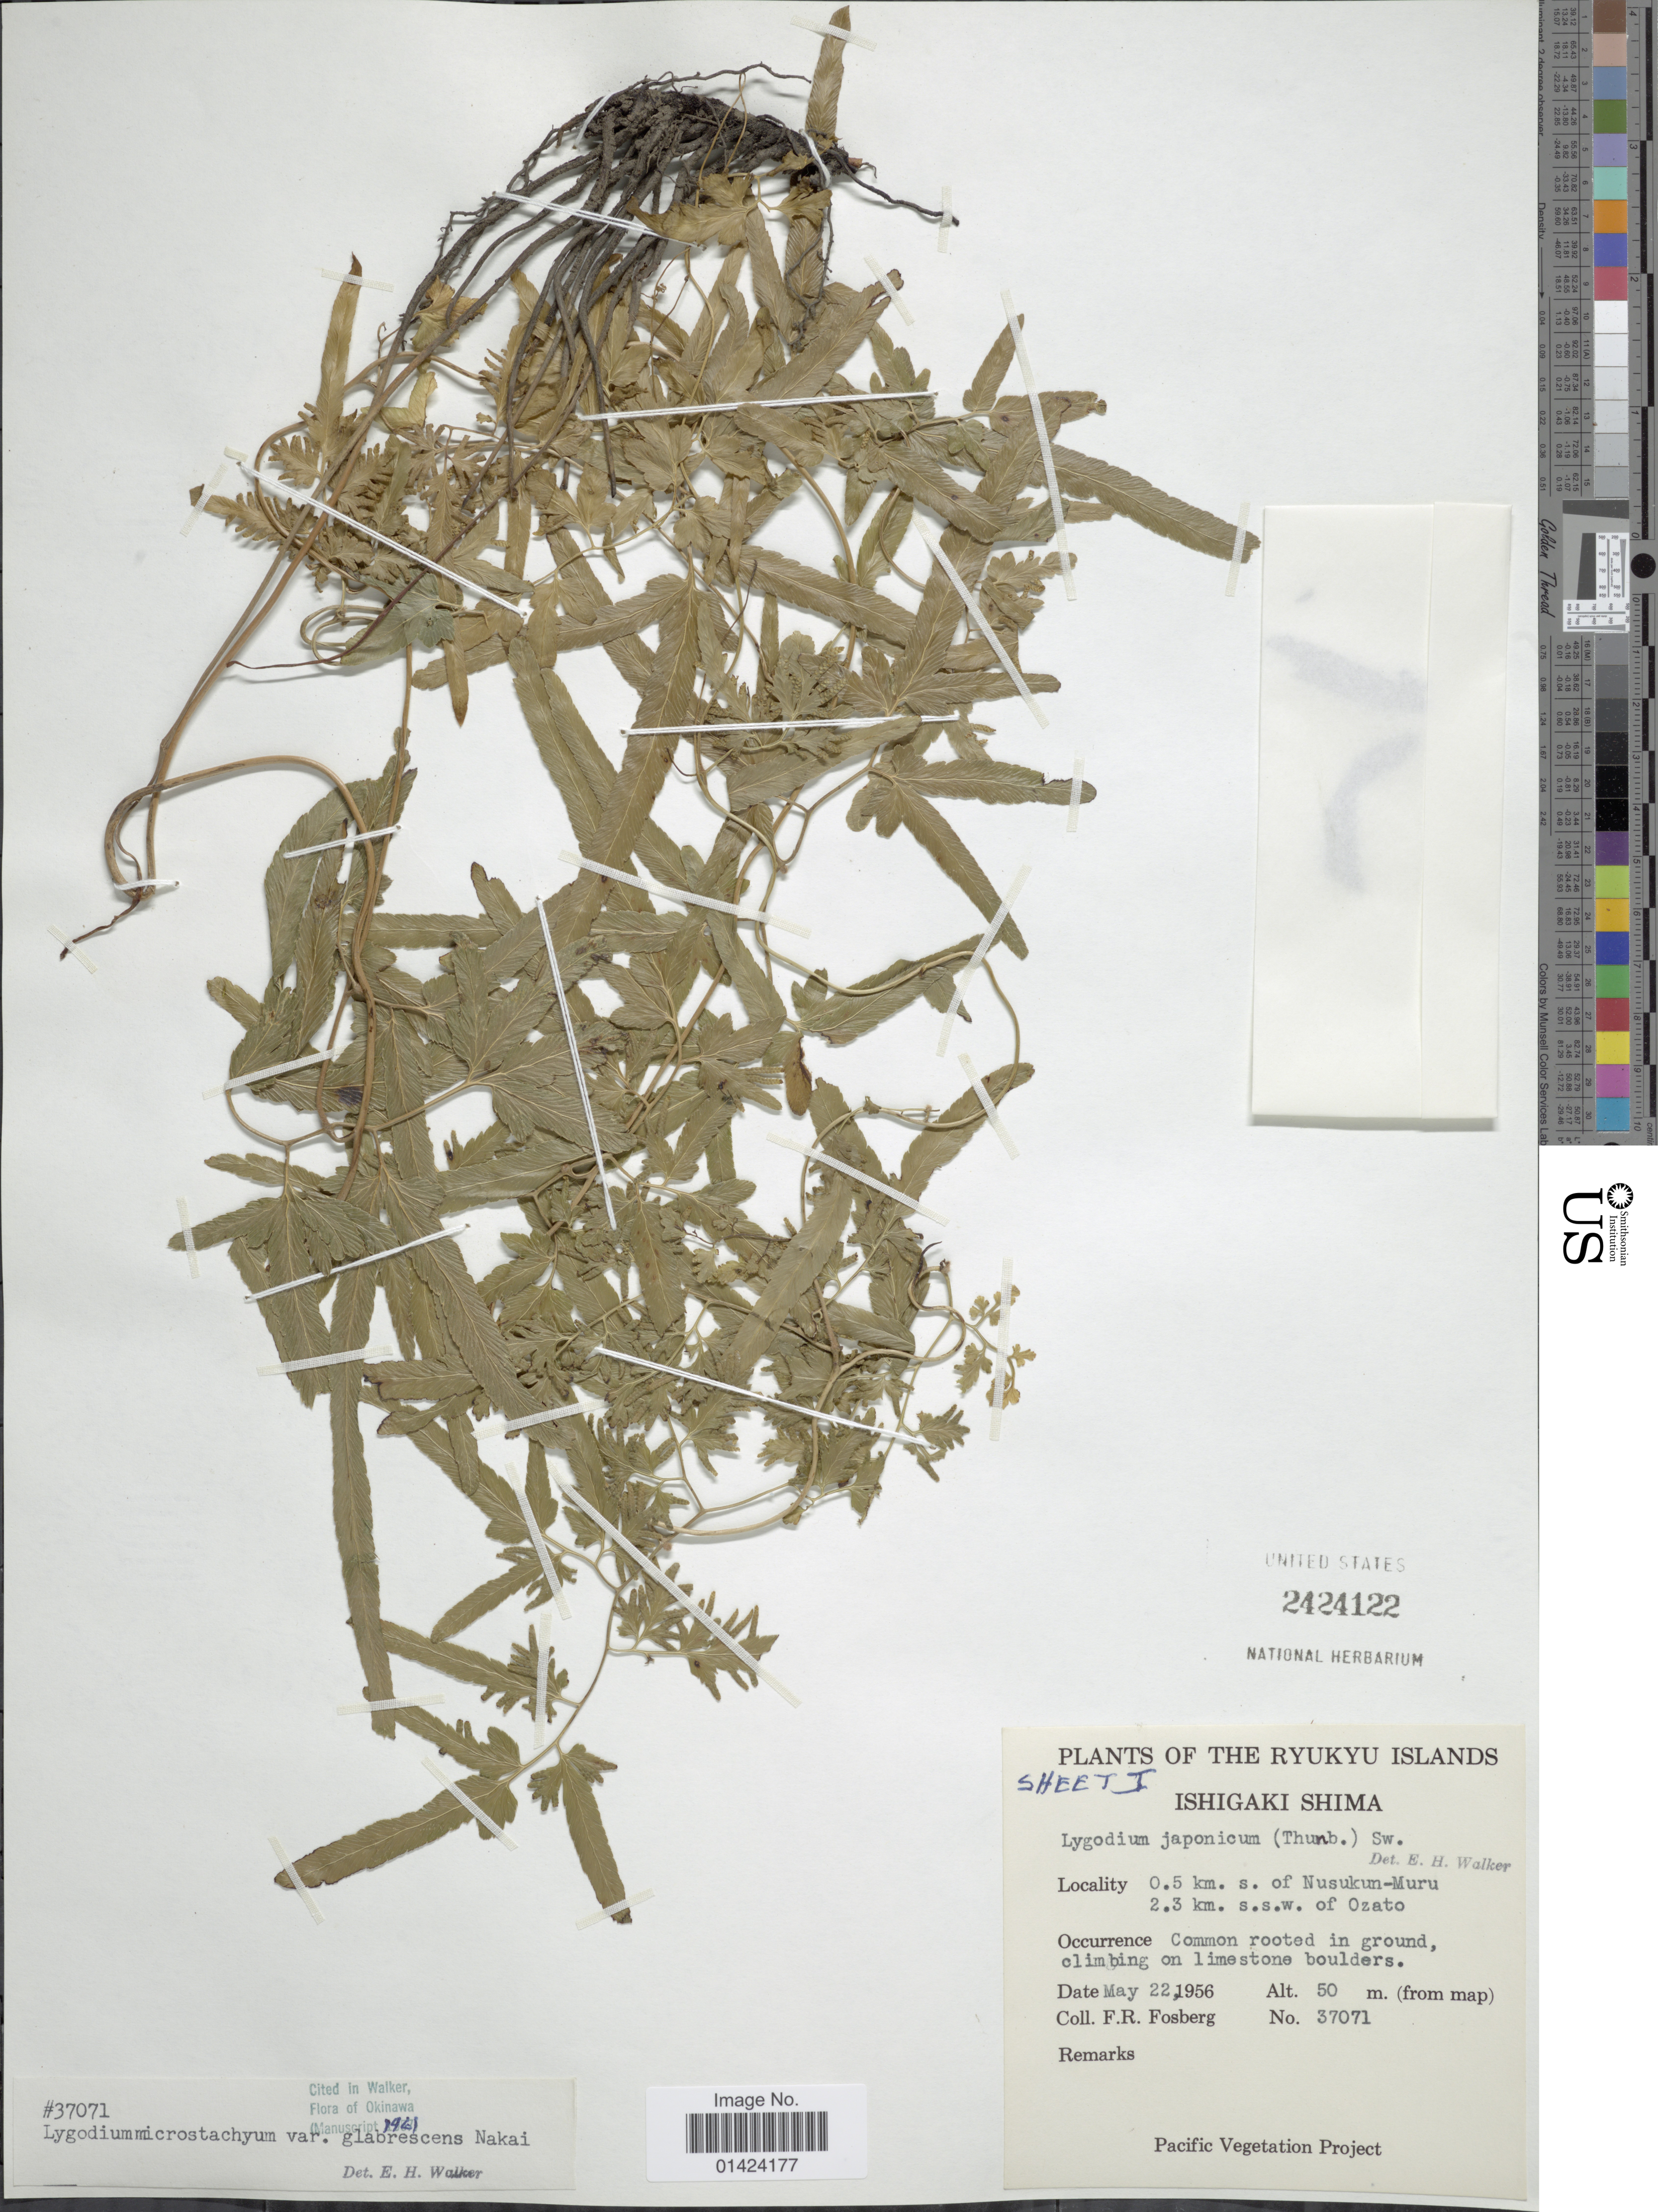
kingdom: Plantae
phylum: Tracheophyta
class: Polypodiopsida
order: Schizaeales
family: Lygodiaceae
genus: Lygodium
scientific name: Lygodium japonicum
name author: (Thunb.) Sw.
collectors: F. R. Fosberg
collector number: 37071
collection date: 1956-05-22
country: Japan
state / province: Okinawa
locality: Ryukyu Islands. Ishigaki Shima. 0.5 km. s. of Nusukun-Muru. 2.3 km. s.s.w. of Ozato.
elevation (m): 50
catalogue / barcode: US 2424122